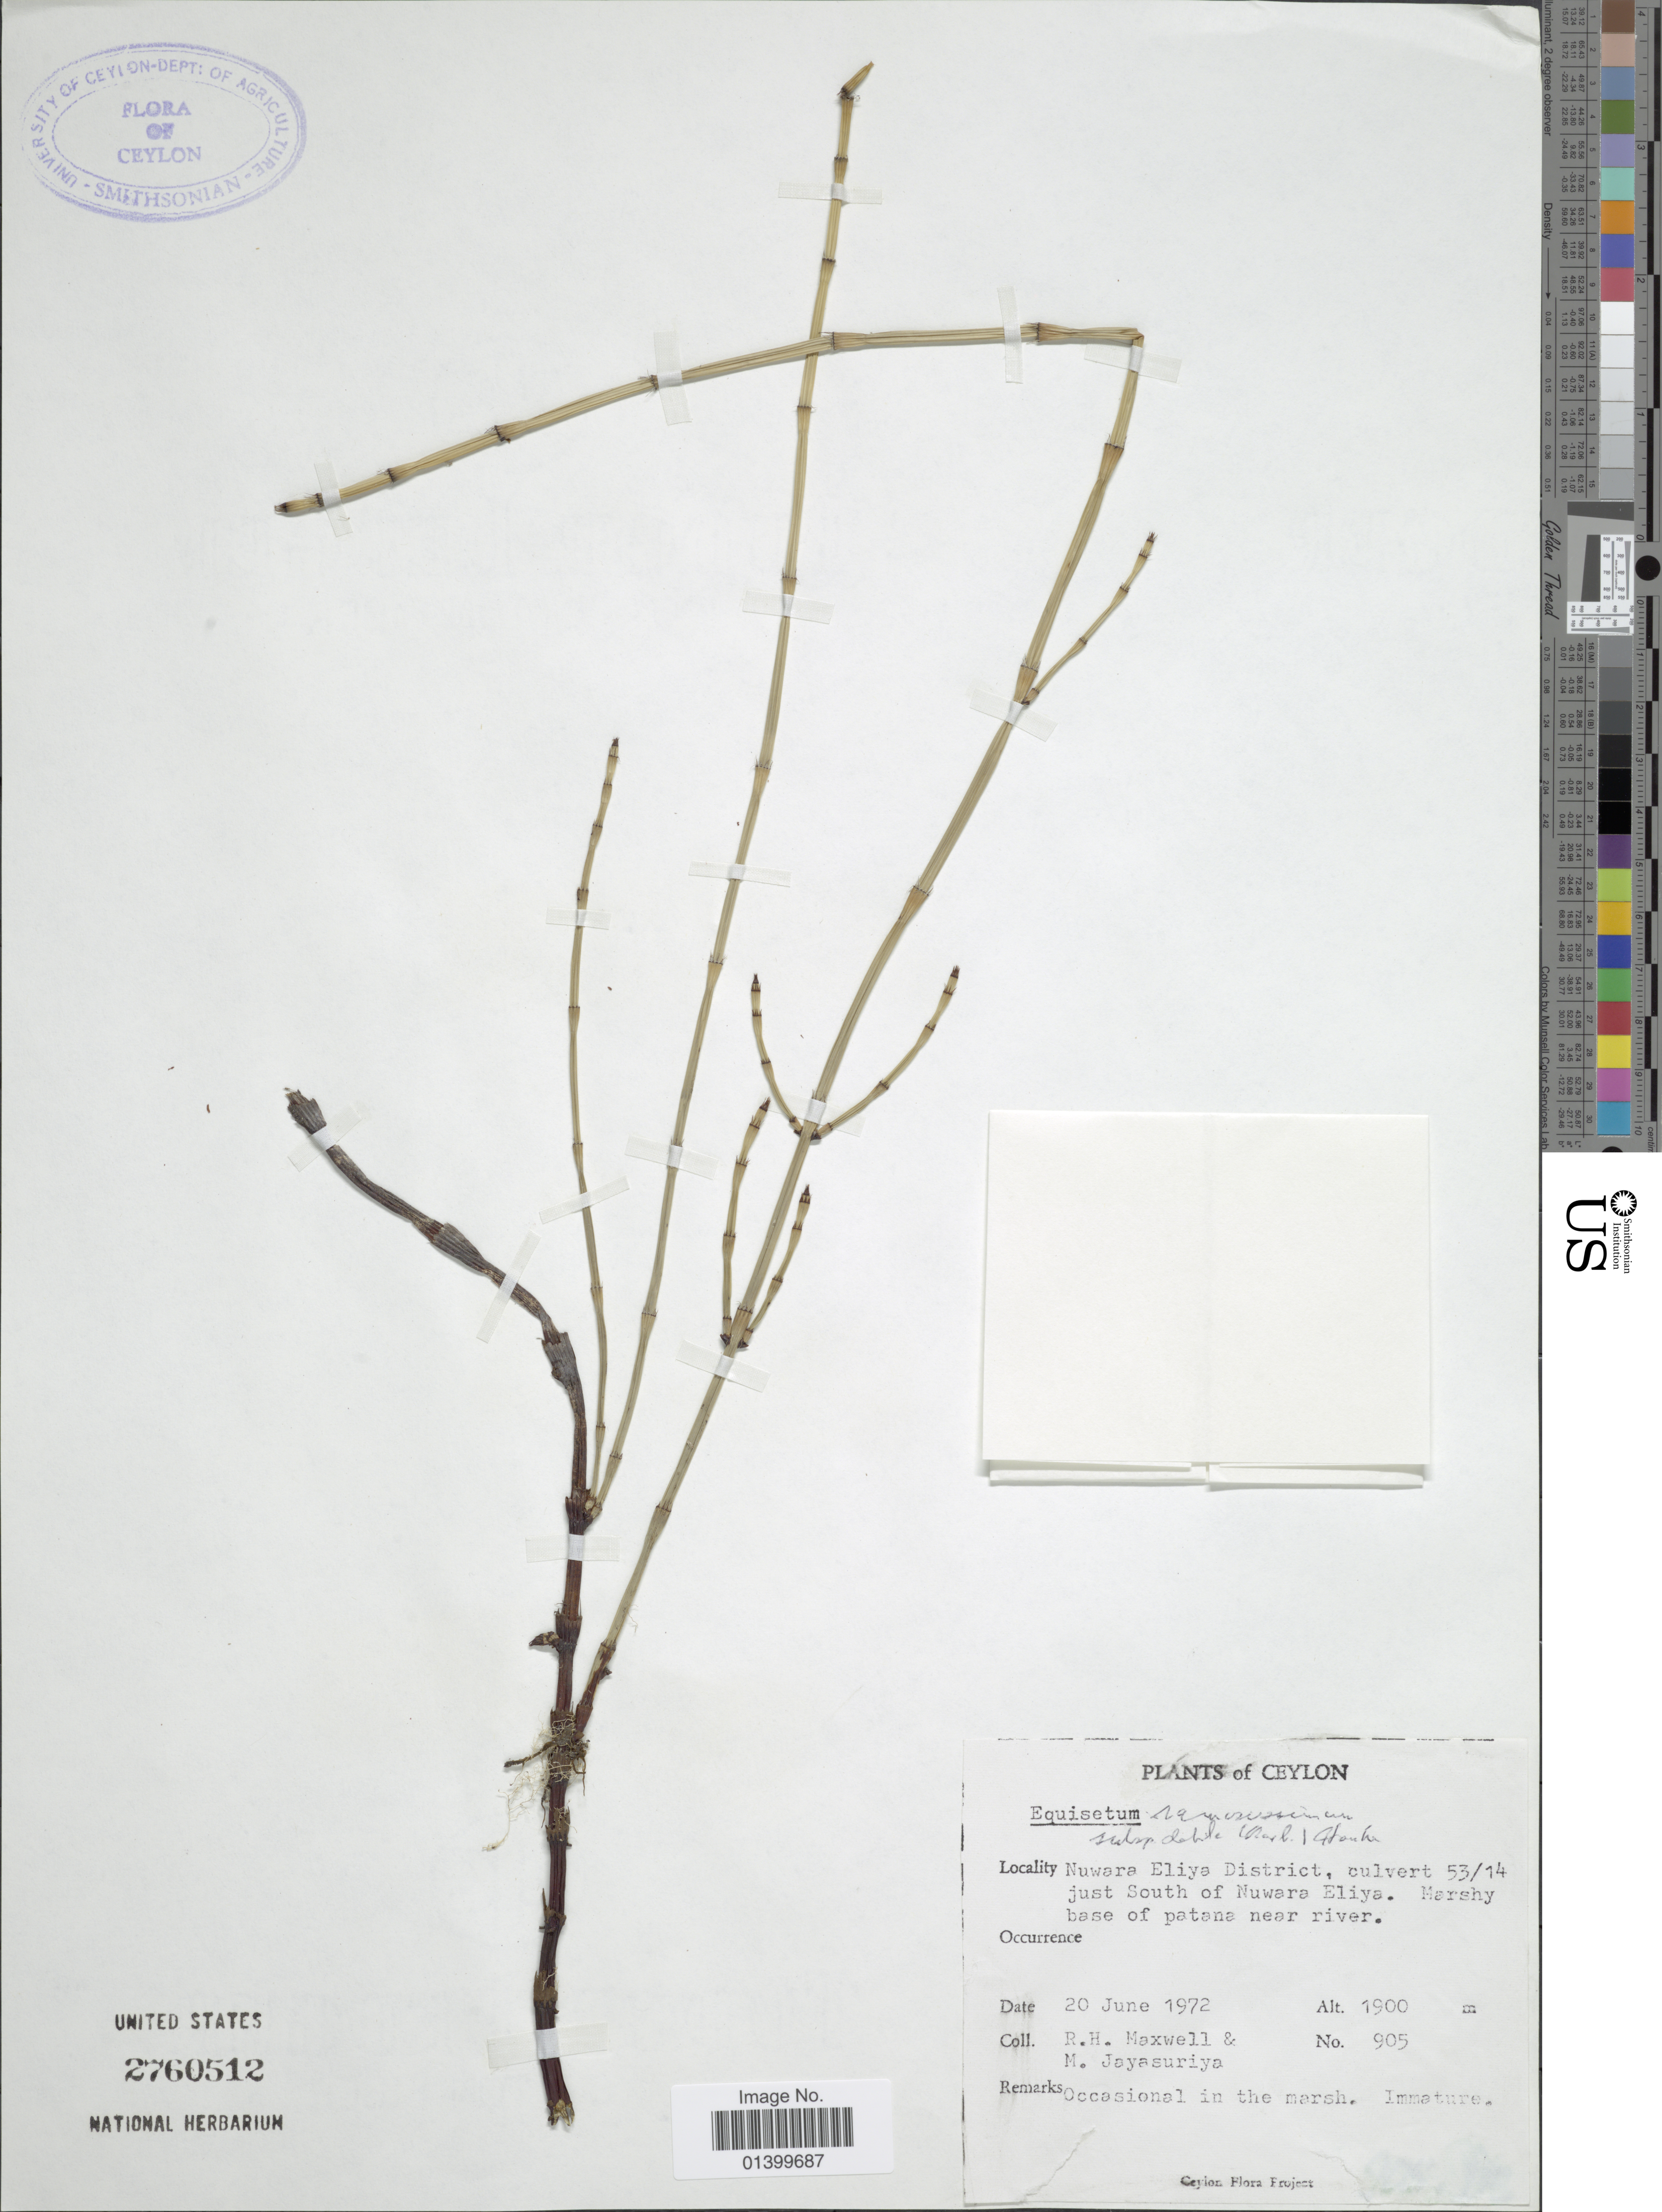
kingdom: Plantae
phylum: Tracheophyta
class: Polypodiopsida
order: Equisetales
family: Equisetaceae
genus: Equisetum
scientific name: Equisetum ramosissimum subsp. debile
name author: (Roxb. ex Vaucher) Hauke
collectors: R. Maxwell & M. Jayasuria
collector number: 905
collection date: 1972-06-20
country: Sri Lanka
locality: Plants of Ceylon. Nuwara Eliya District, culvert 53/14 just South of Nuwara Eliya. Marshy base of patana near river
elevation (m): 1900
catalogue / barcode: US 2760512